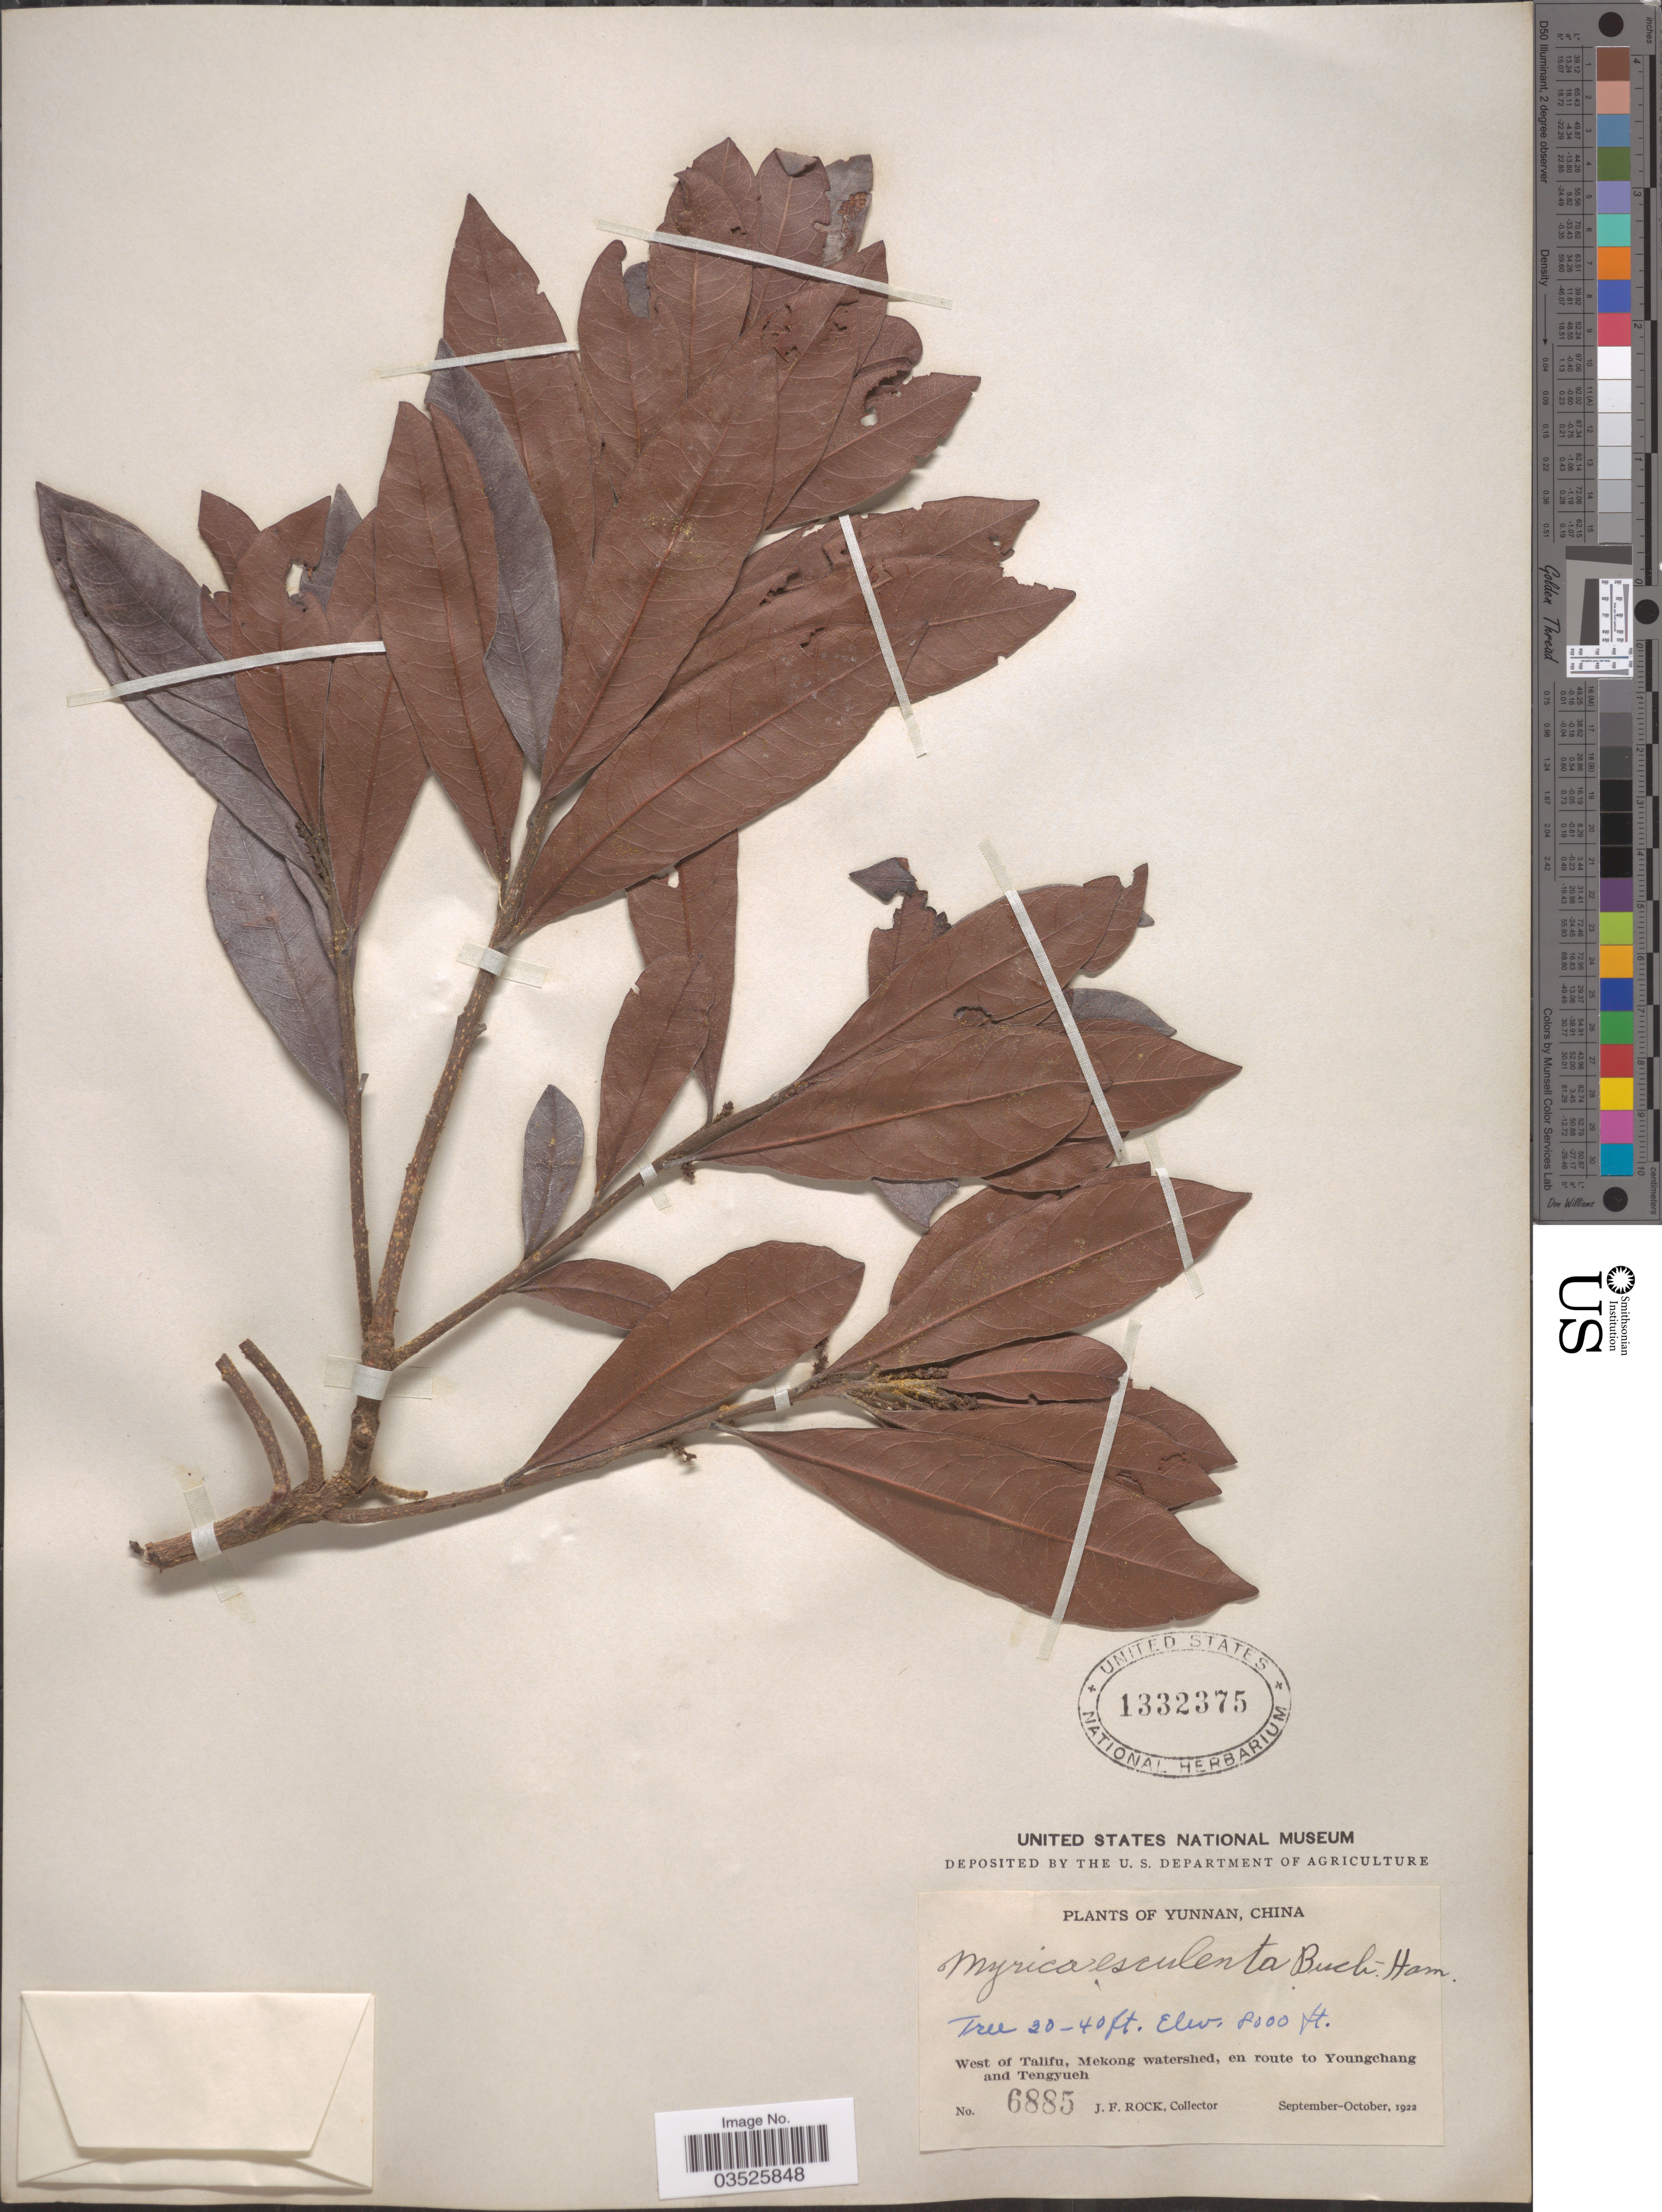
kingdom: Plantae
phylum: Tracheophyta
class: Magnoliopsida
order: Fagales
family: Myricaceae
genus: Morella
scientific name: Morella esculenta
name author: (Buch.-Ham. ex D. Don) I.M. Turner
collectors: J. Rock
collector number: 6885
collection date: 1922-09/1922-10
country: China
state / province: Yunnan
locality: West of Talifu, Mekong Watershed, en route to Youngchang and Tengyueh.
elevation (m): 2438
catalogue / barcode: US 1332375